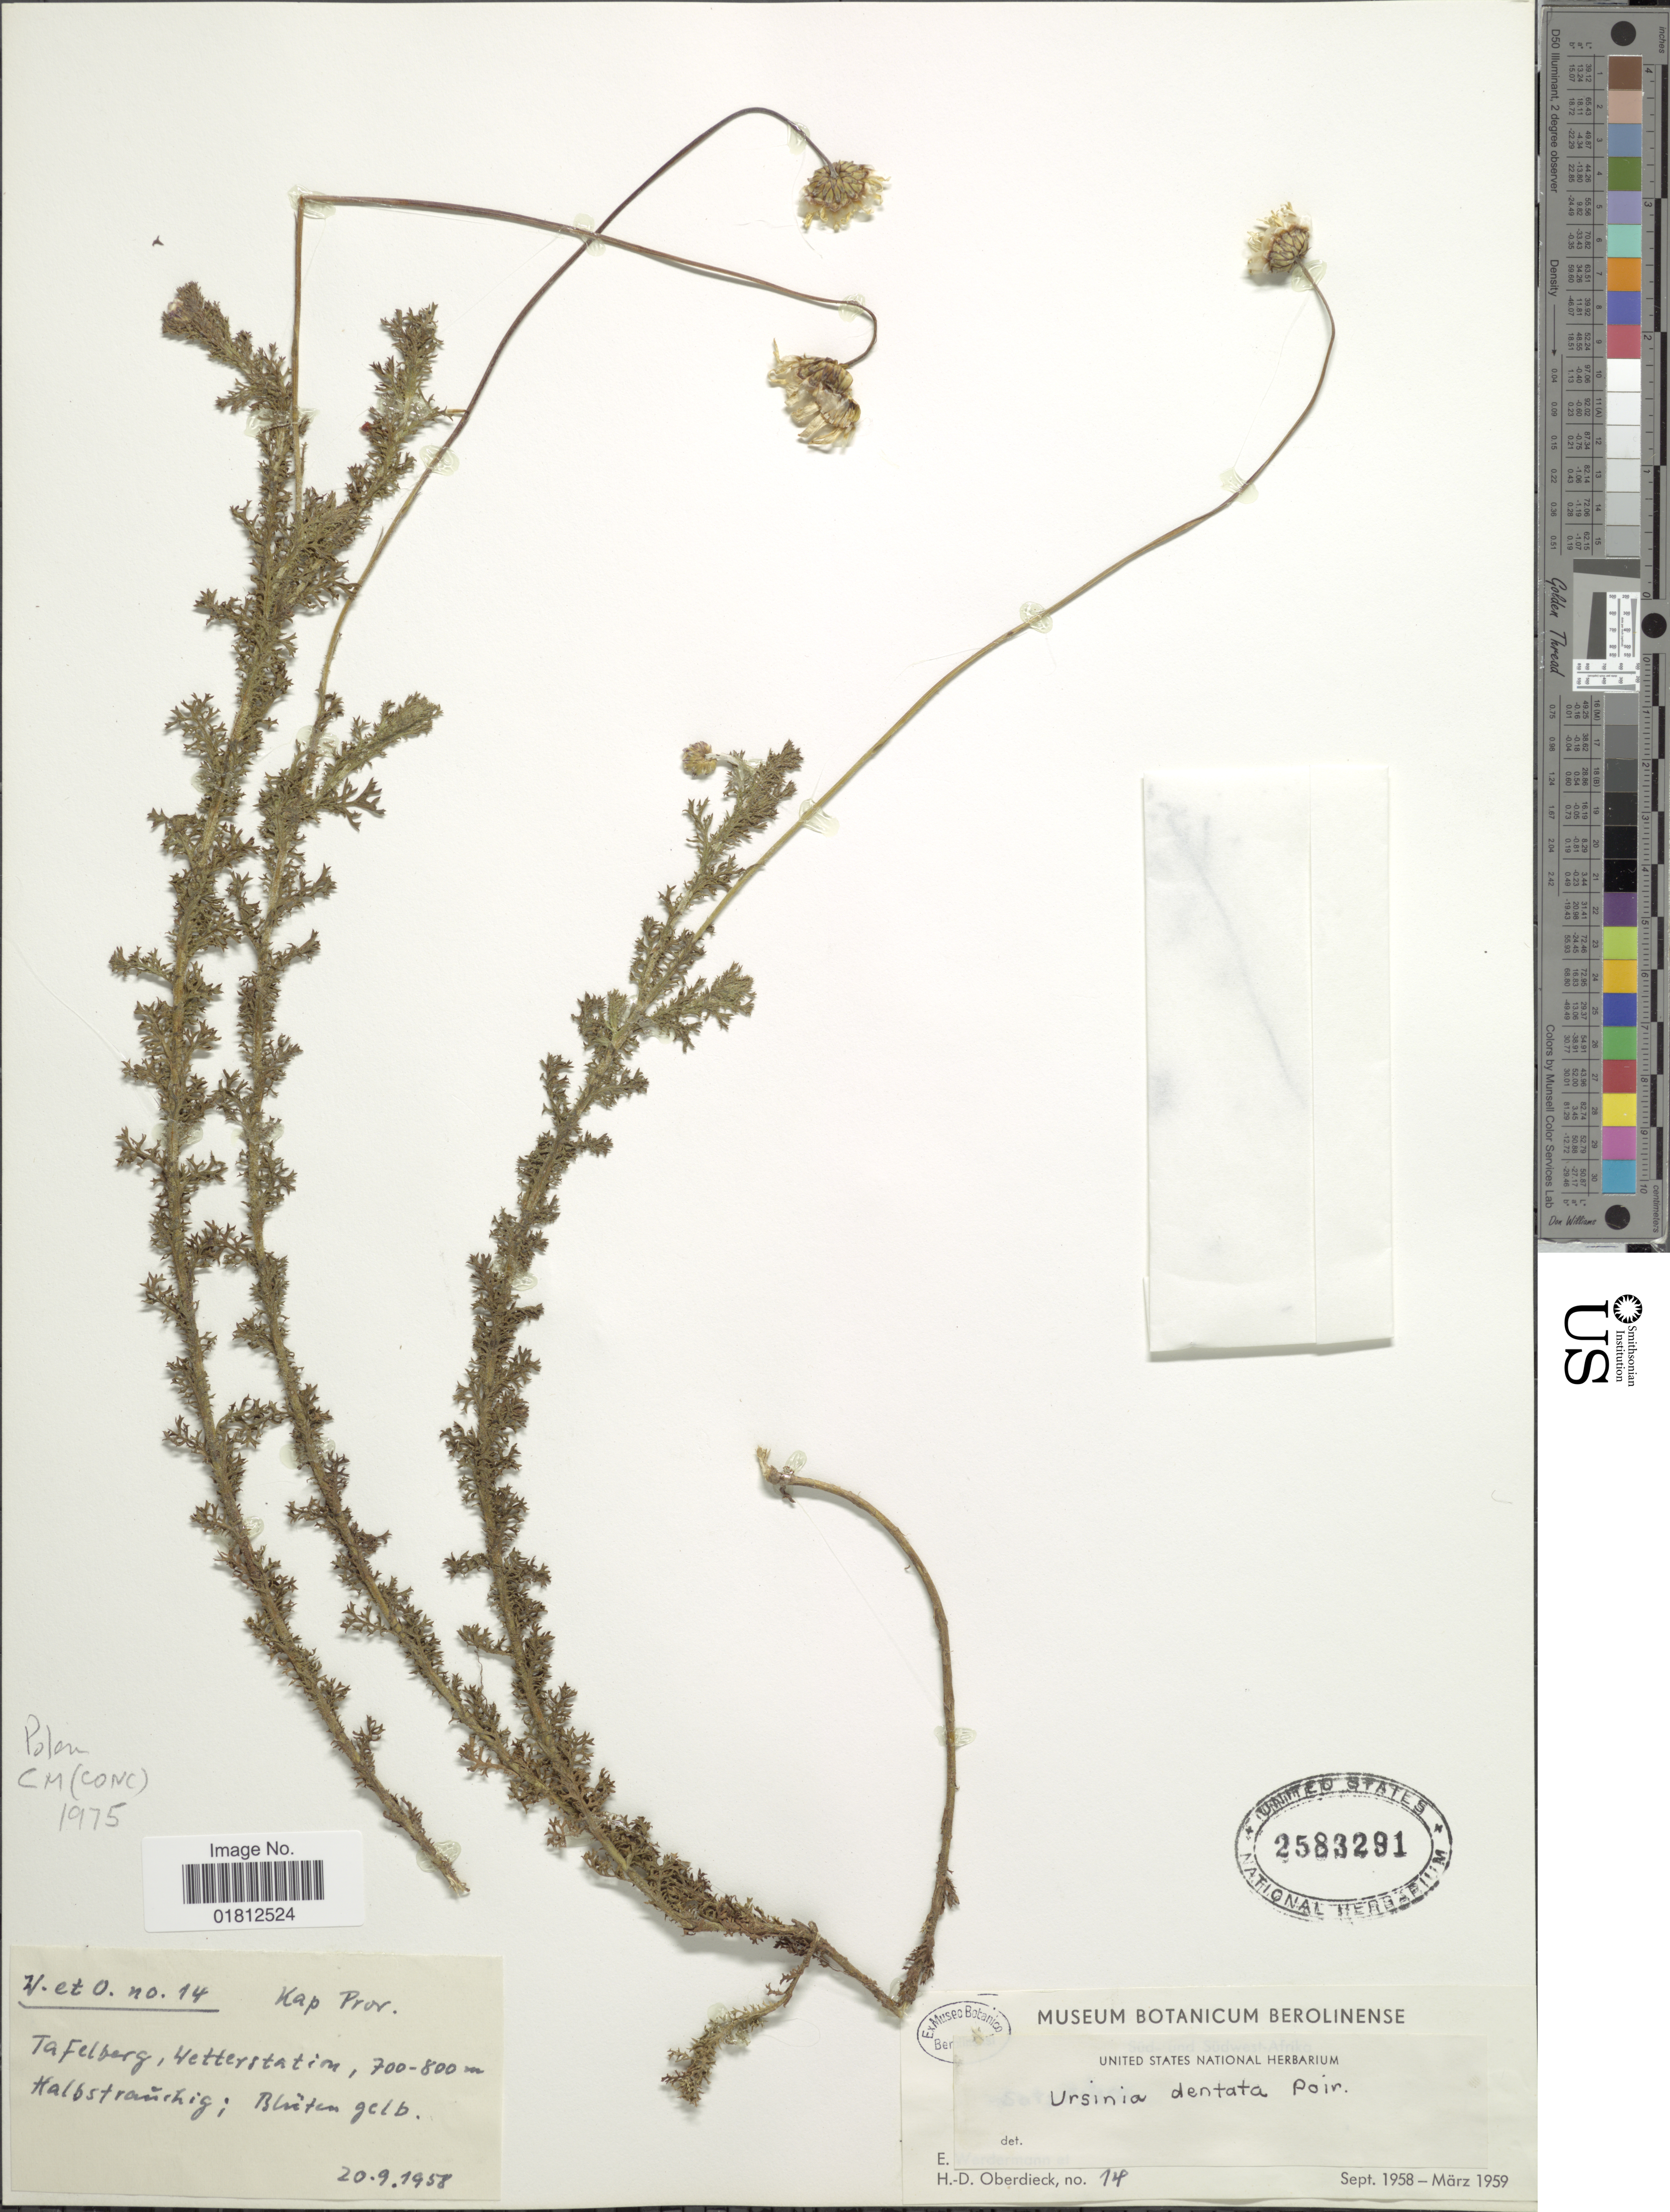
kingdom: Plantae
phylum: Tracheophyta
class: Magnoliopsida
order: Asterales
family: Asteraceae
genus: Ursinia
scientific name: Ursinia dentata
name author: (L.) Poir.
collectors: H. Oberdieck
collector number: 14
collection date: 1958-09-20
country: South Africa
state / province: Western Cape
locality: Tafelberg, Wetterstation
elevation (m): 700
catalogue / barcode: US 2583291